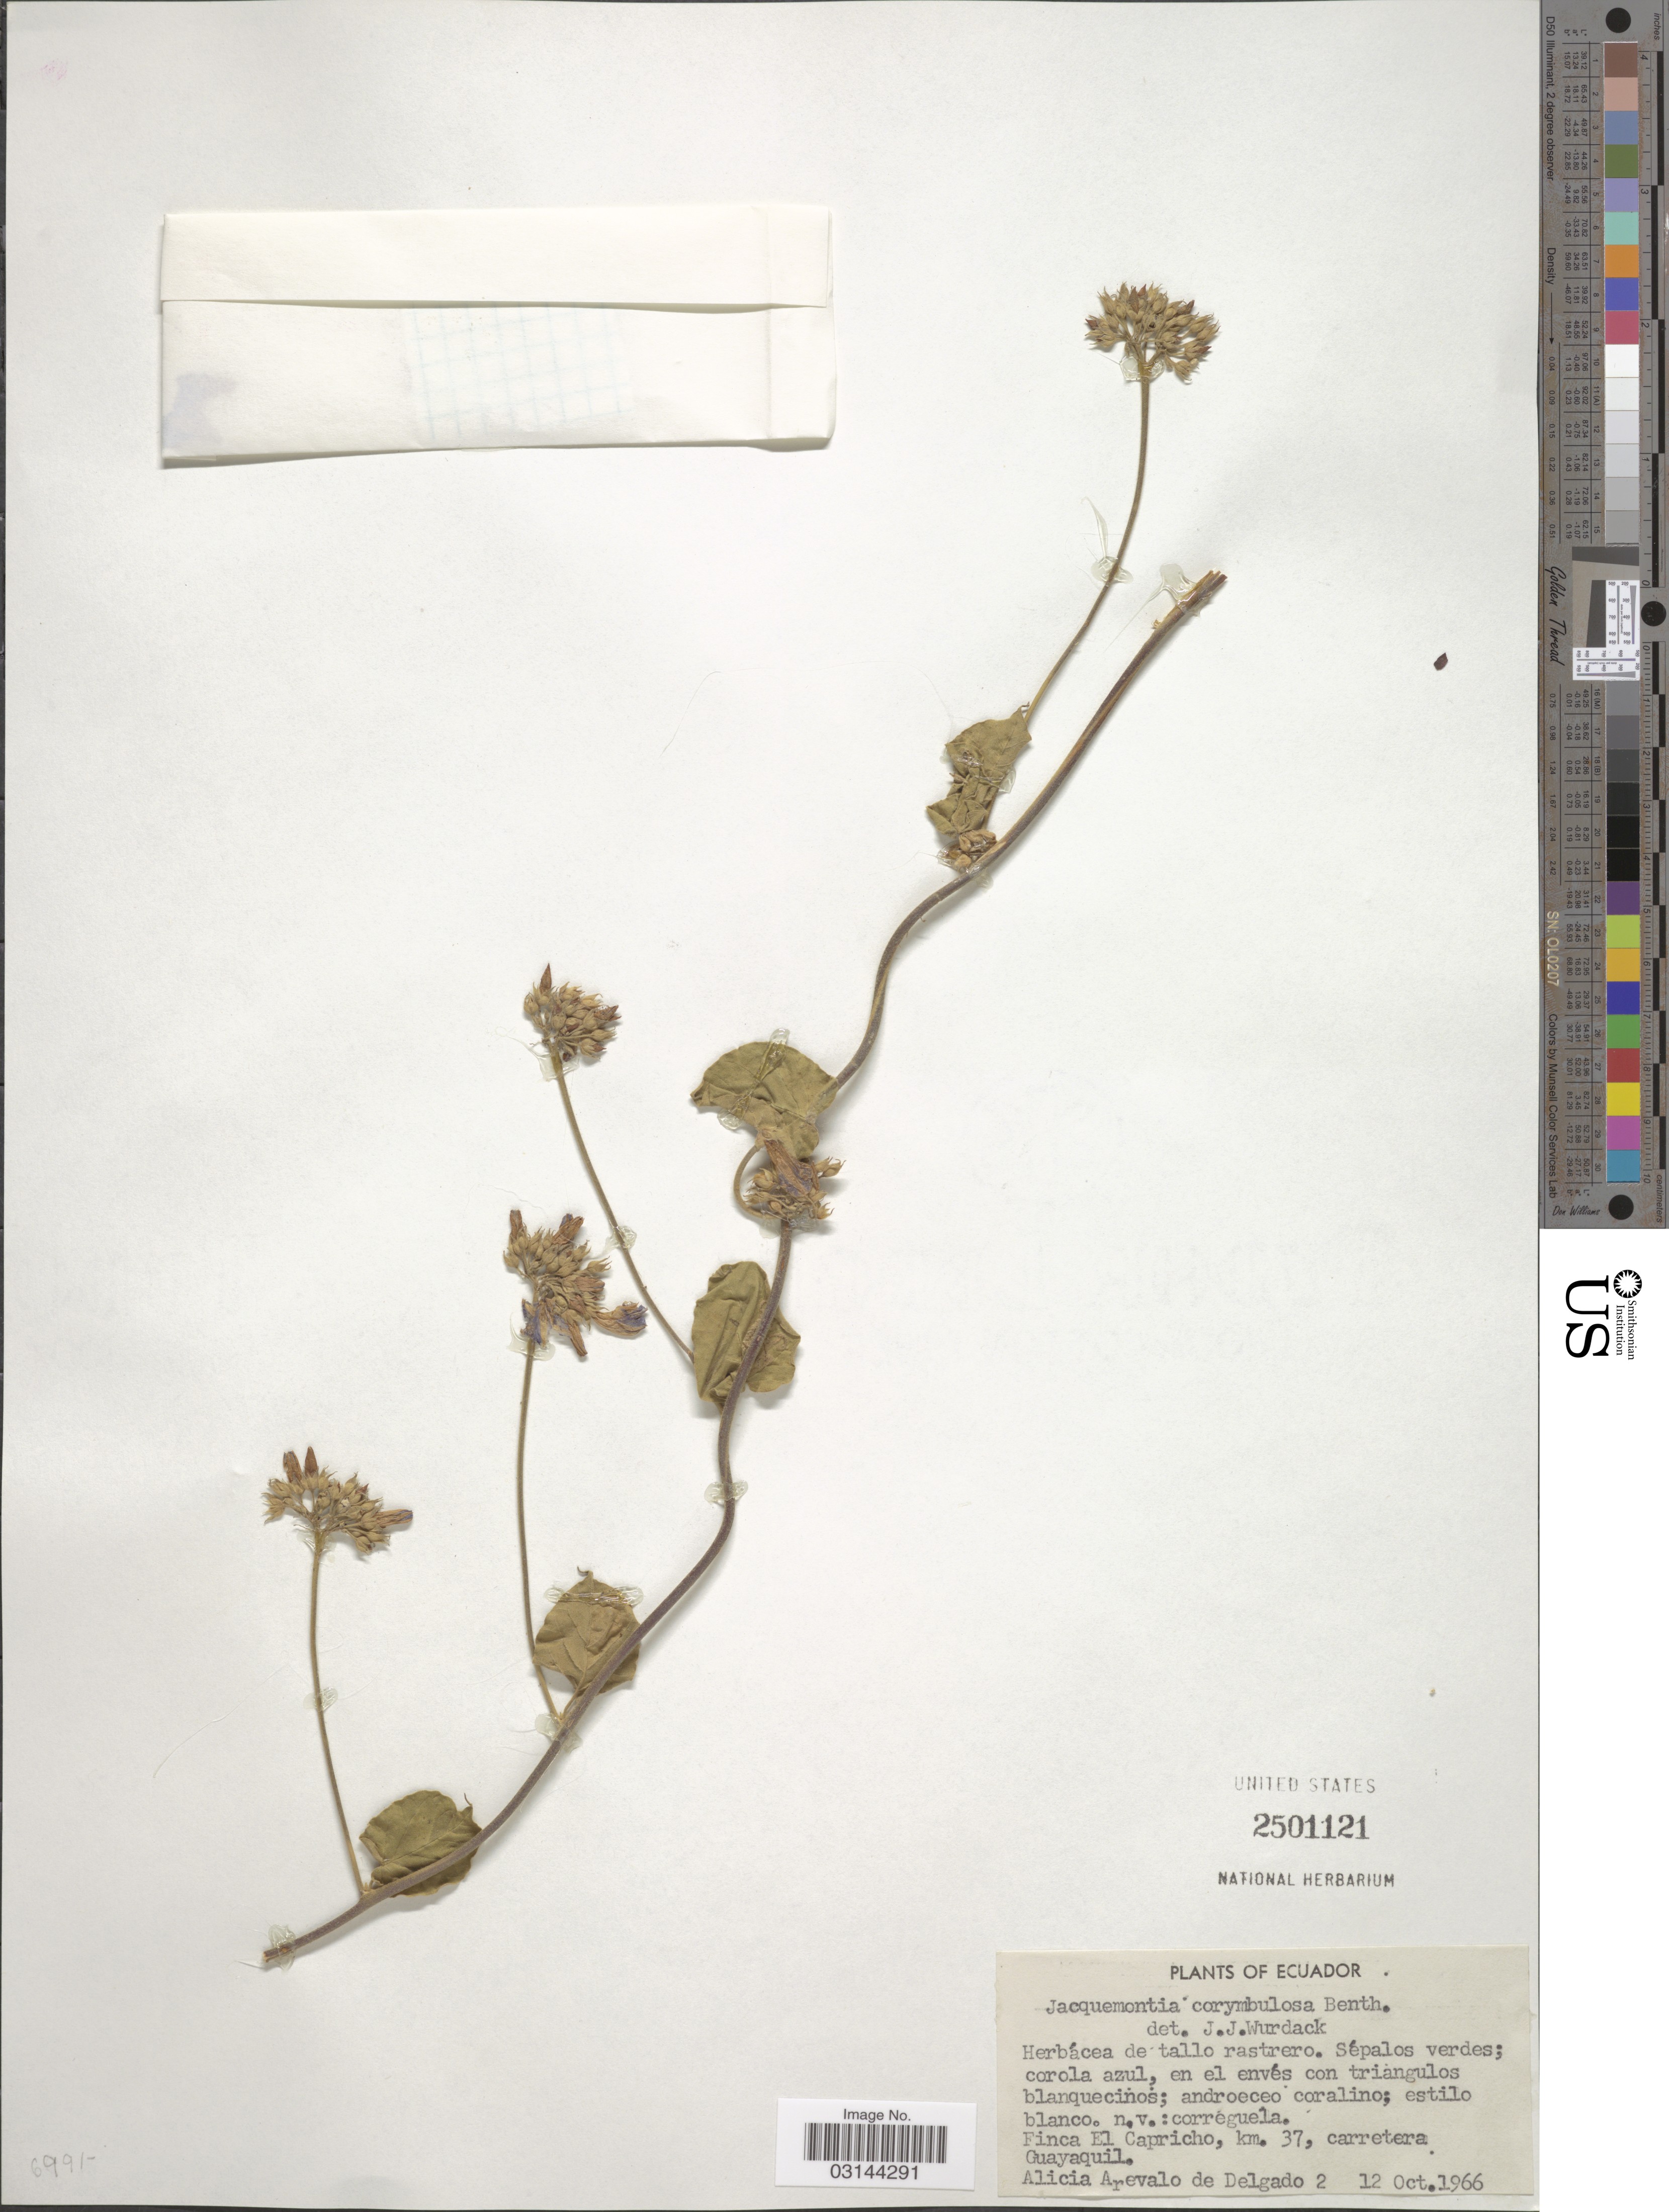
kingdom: Plantae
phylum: Tracheophyta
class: Magnoliopsida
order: Solanales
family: Convolvulaceae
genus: Jacquemontia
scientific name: Jacquemontia corymbulosa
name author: Benth.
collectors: A. A. Delgado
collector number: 2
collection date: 1966-10-12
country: Ecuador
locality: Finca El Capricho, km. 37, carretera Guayaquil.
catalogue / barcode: US 2501121